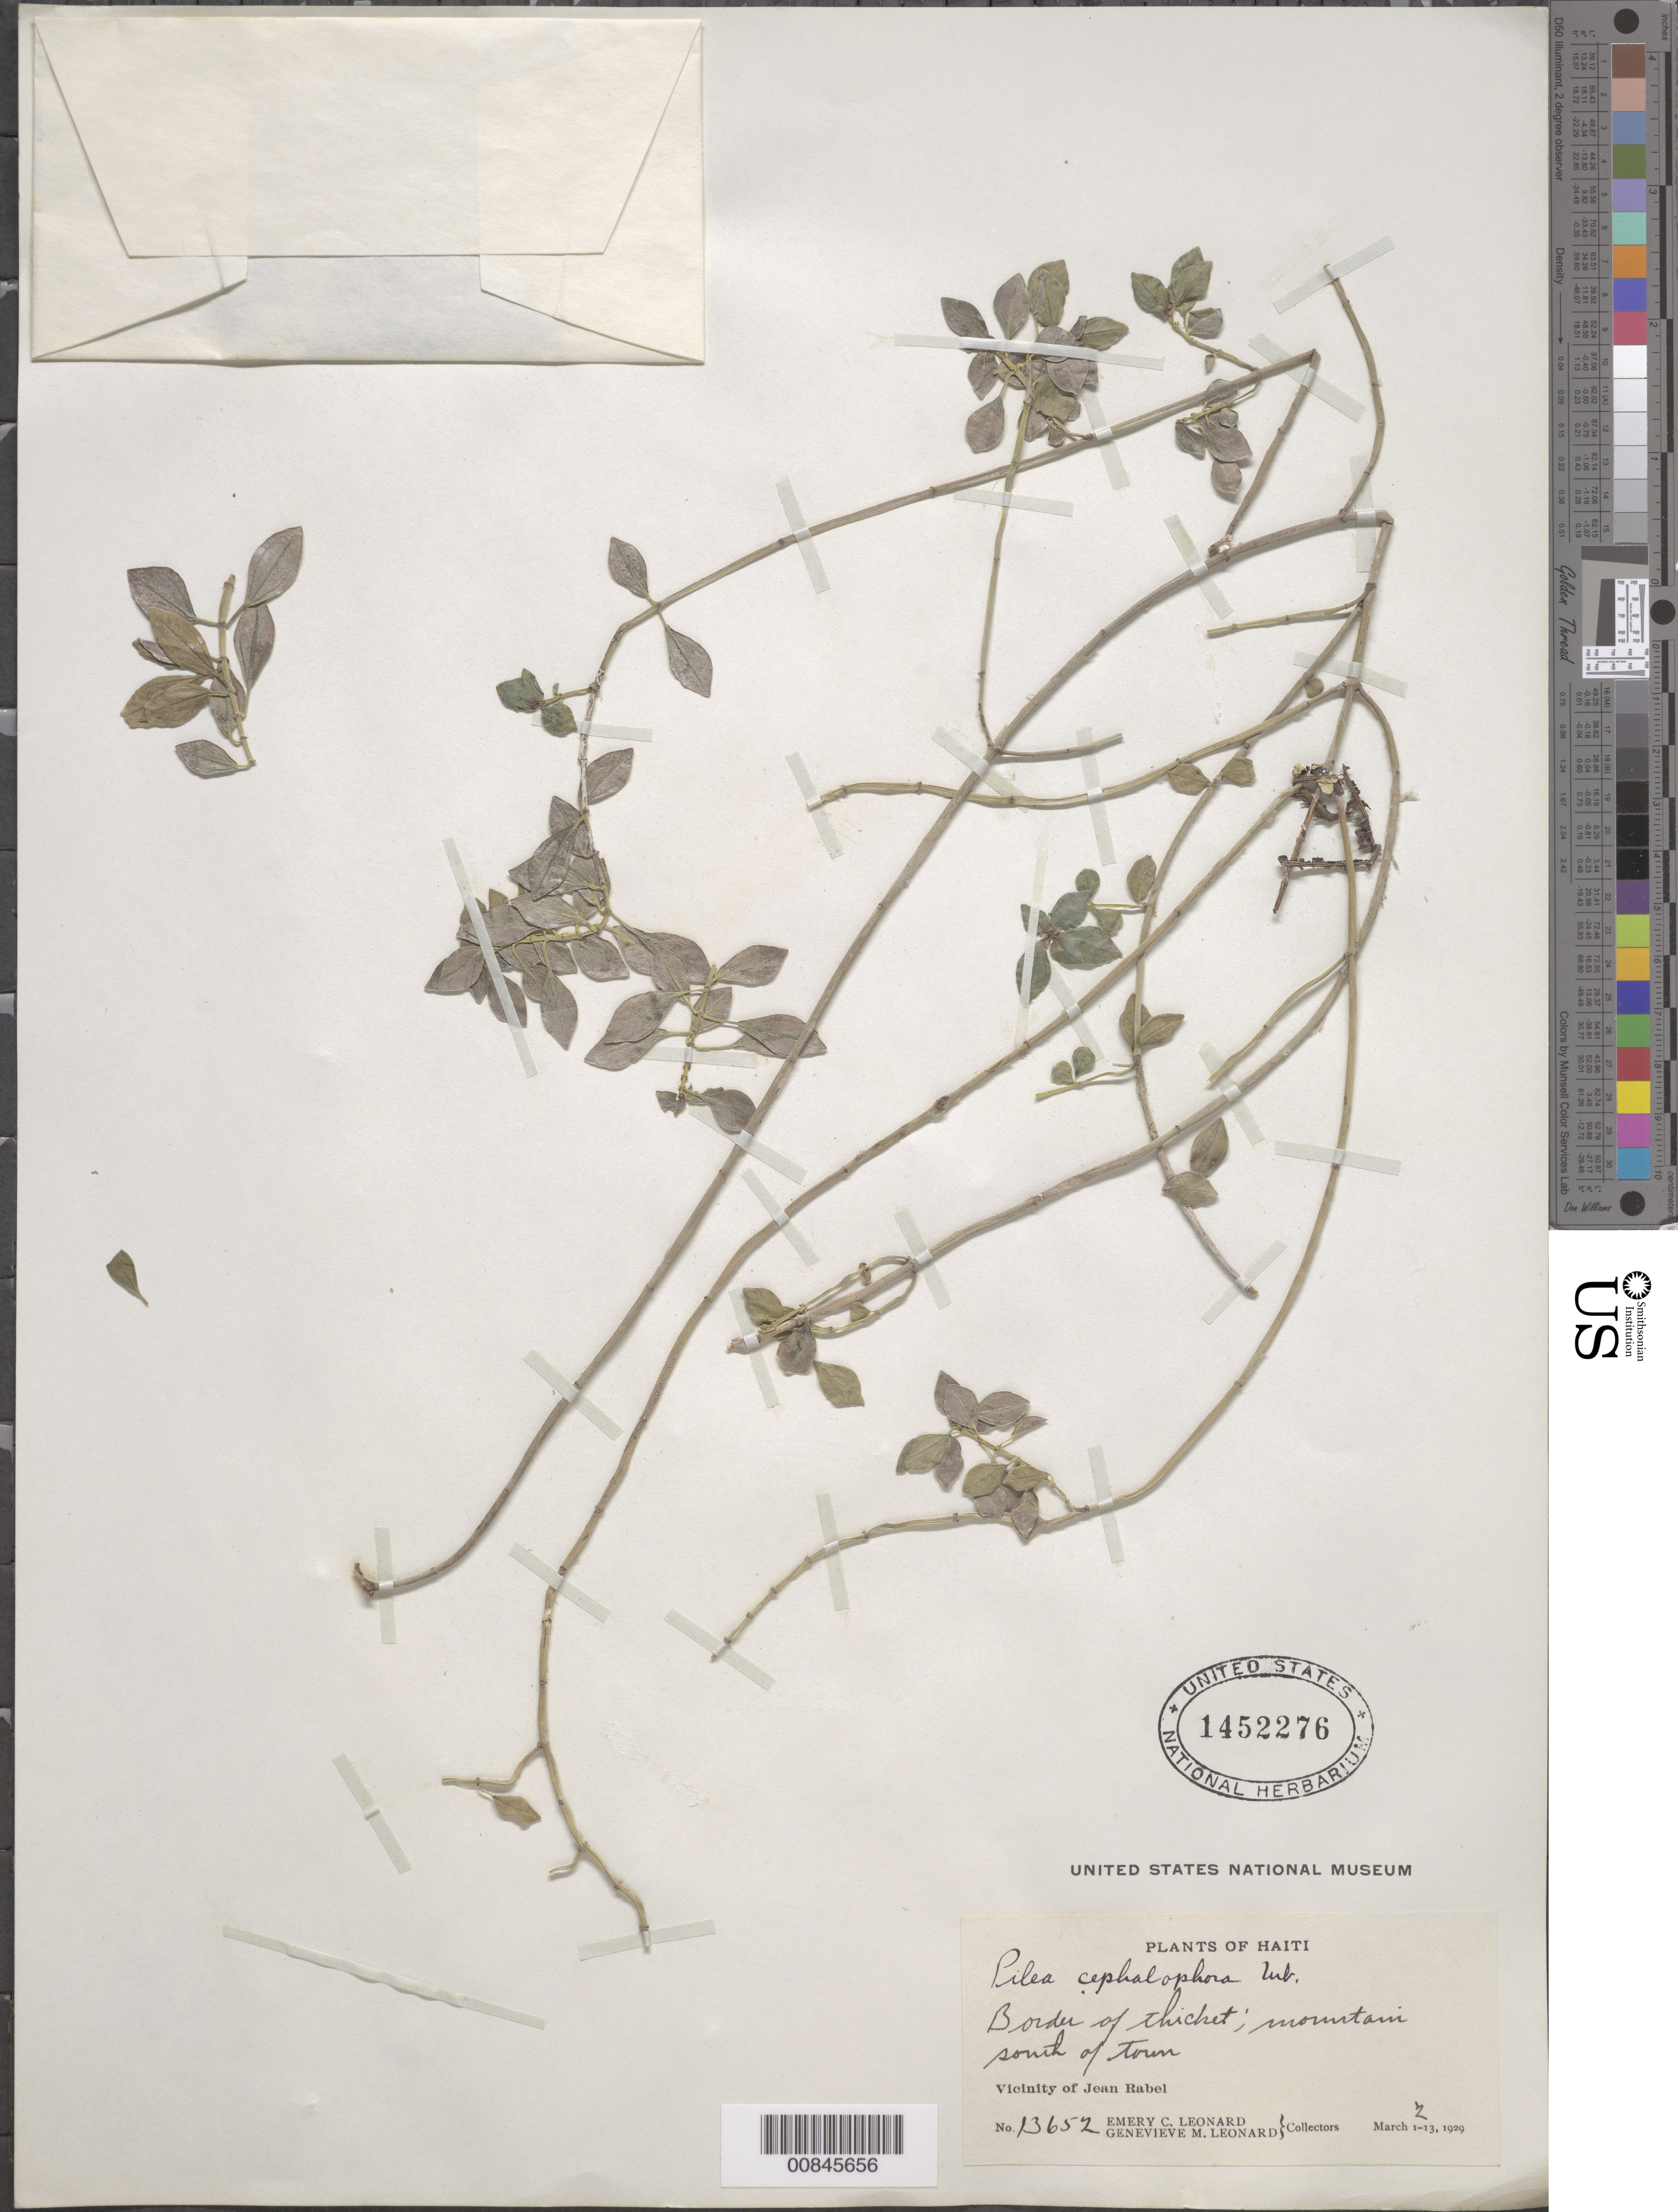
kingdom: Plantae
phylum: Tracheophyta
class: Magnoliopsida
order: Rosales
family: Urticaceae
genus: Pilea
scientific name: Pilea cephalophora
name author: Urb.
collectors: E. C. Leonard & G. M. Leonard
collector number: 13652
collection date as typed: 02 Mar 1929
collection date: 1929-03-02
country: Haiti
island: Hispaniola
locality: Vicinity of Jean Rabel. Mountain south of town.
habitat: Border of ticket.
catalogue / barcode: US 1452276